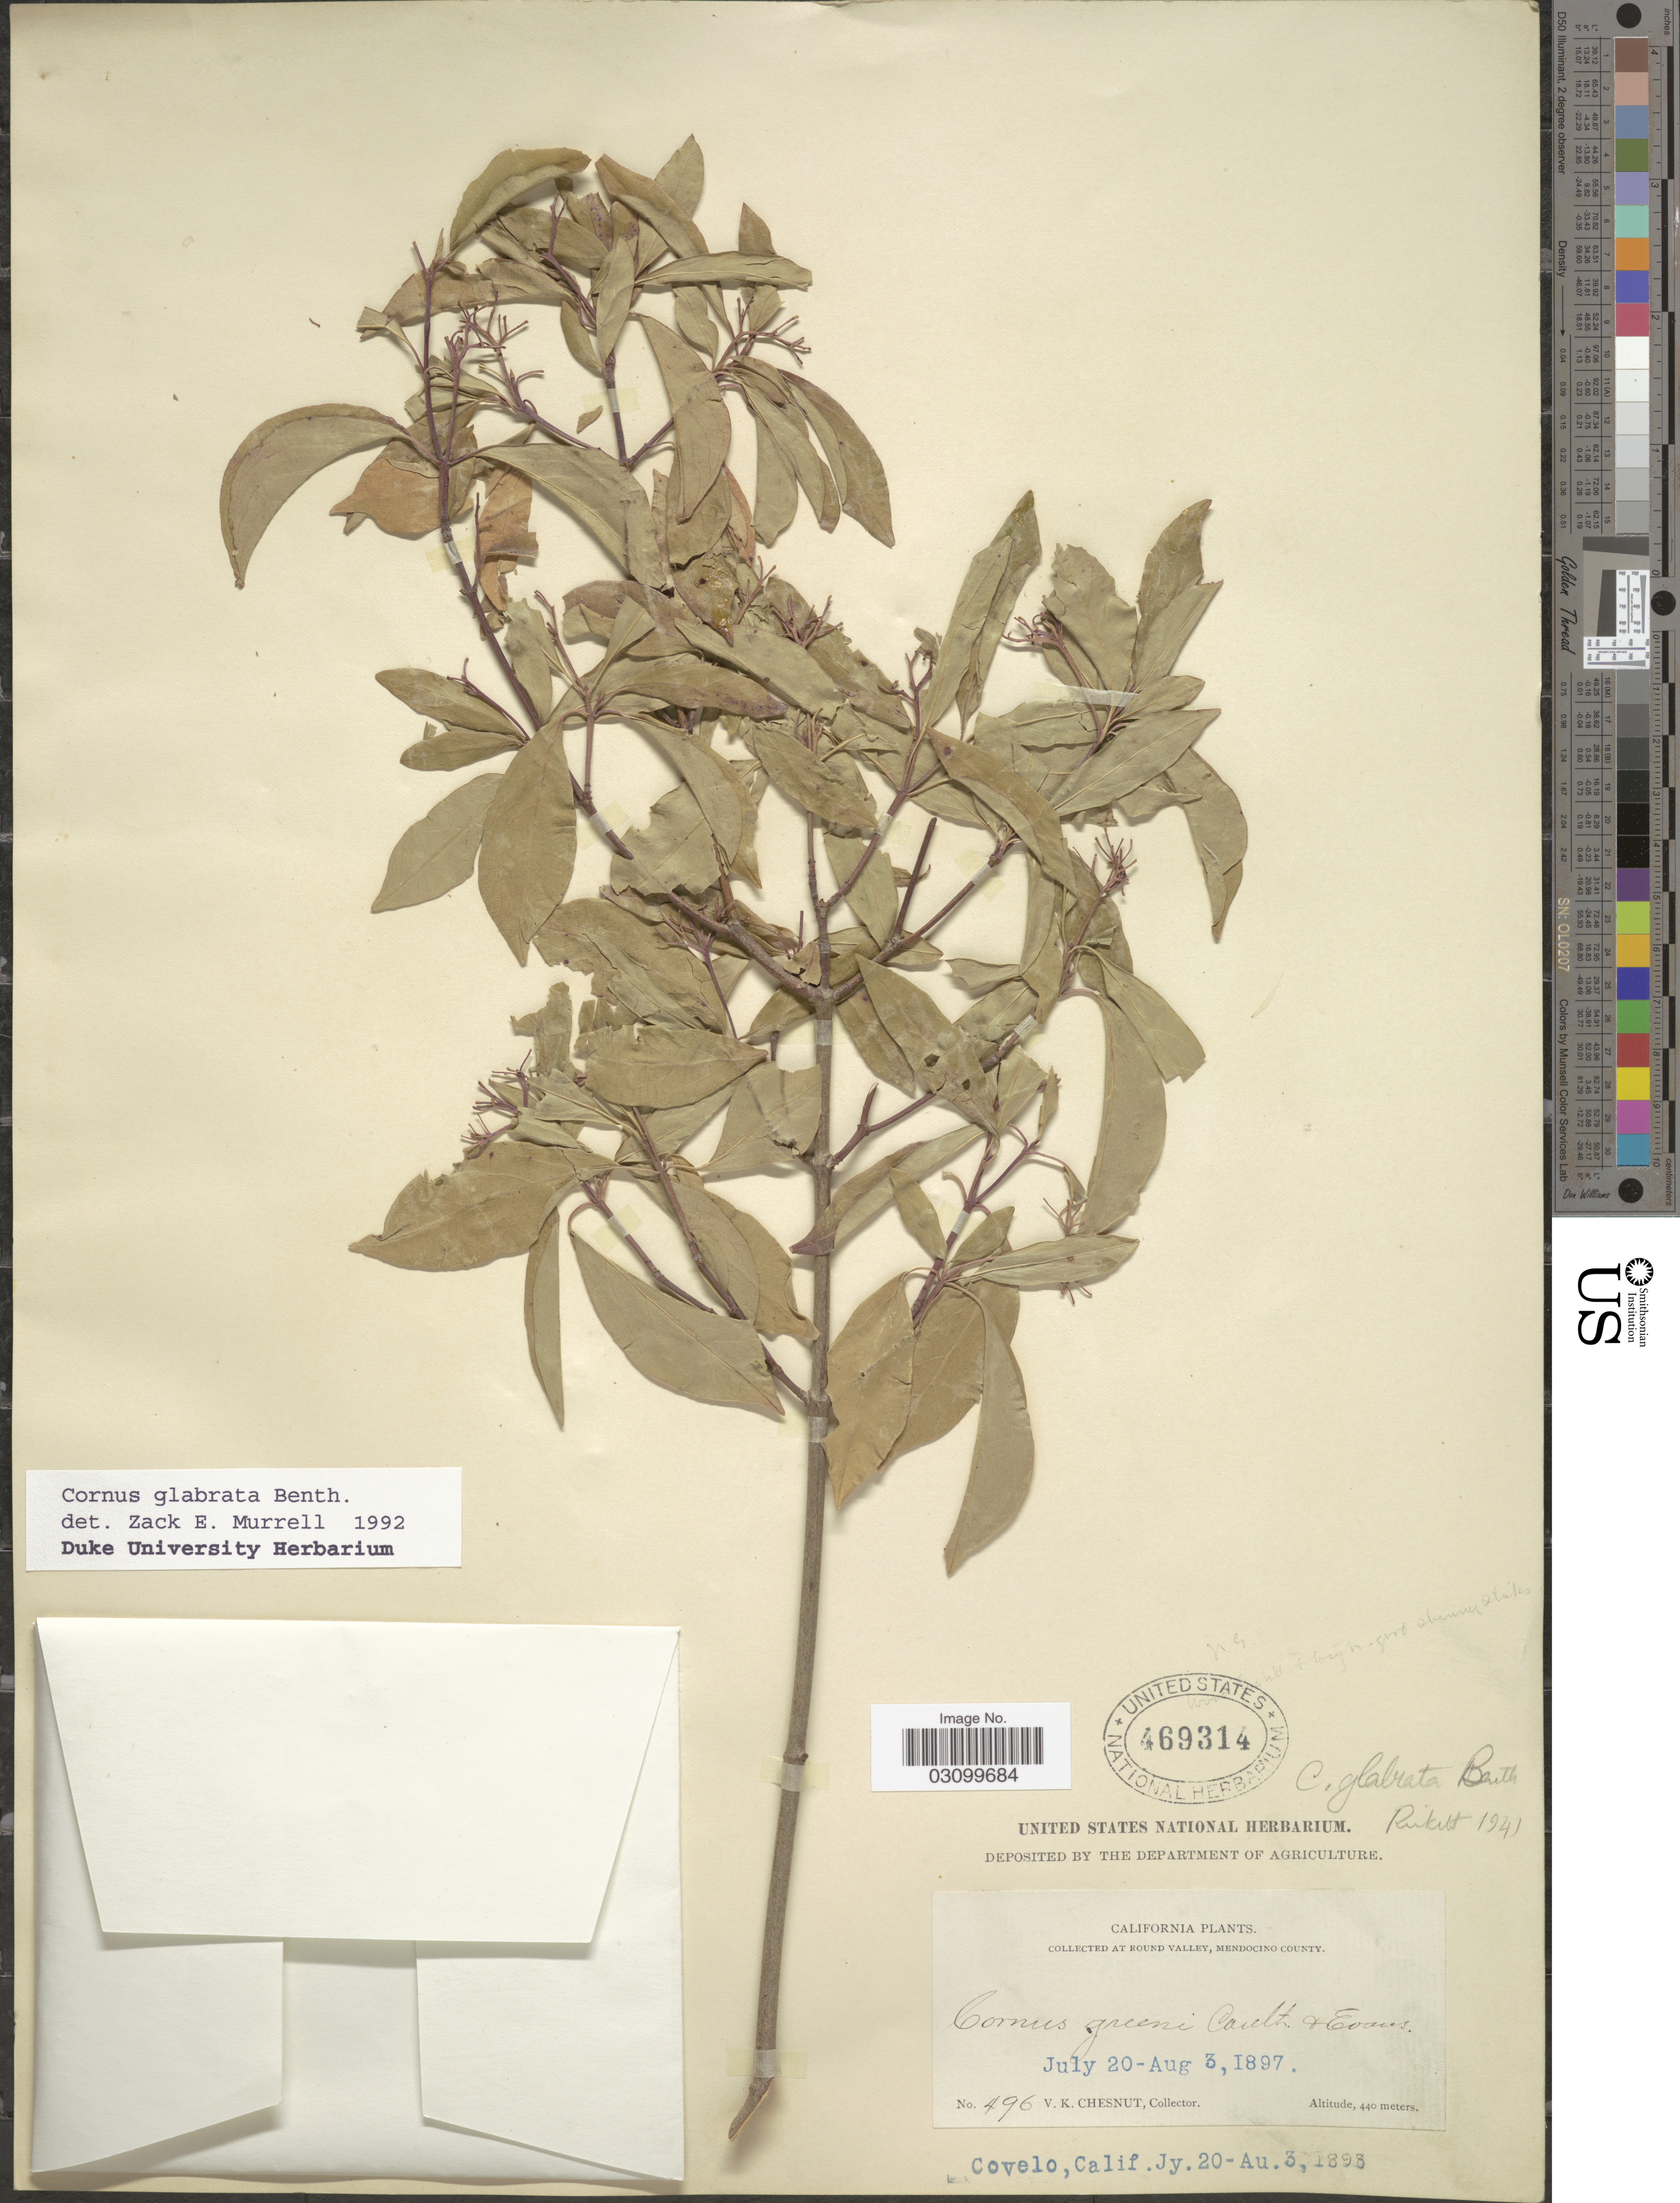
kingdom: Plantae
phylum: Tracheophyta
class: Magnoliopsida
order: Cornales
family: Cornaceae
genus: Cornus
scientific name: Cornus glabrata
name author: Benth.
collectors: V. Chesnut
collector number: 496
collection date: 1897-07-20/1898-08-03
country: United States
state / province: California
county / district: Mendocino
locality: At round Valley, Mendocino County. Covelo.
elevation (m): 440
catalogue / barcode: US 469314